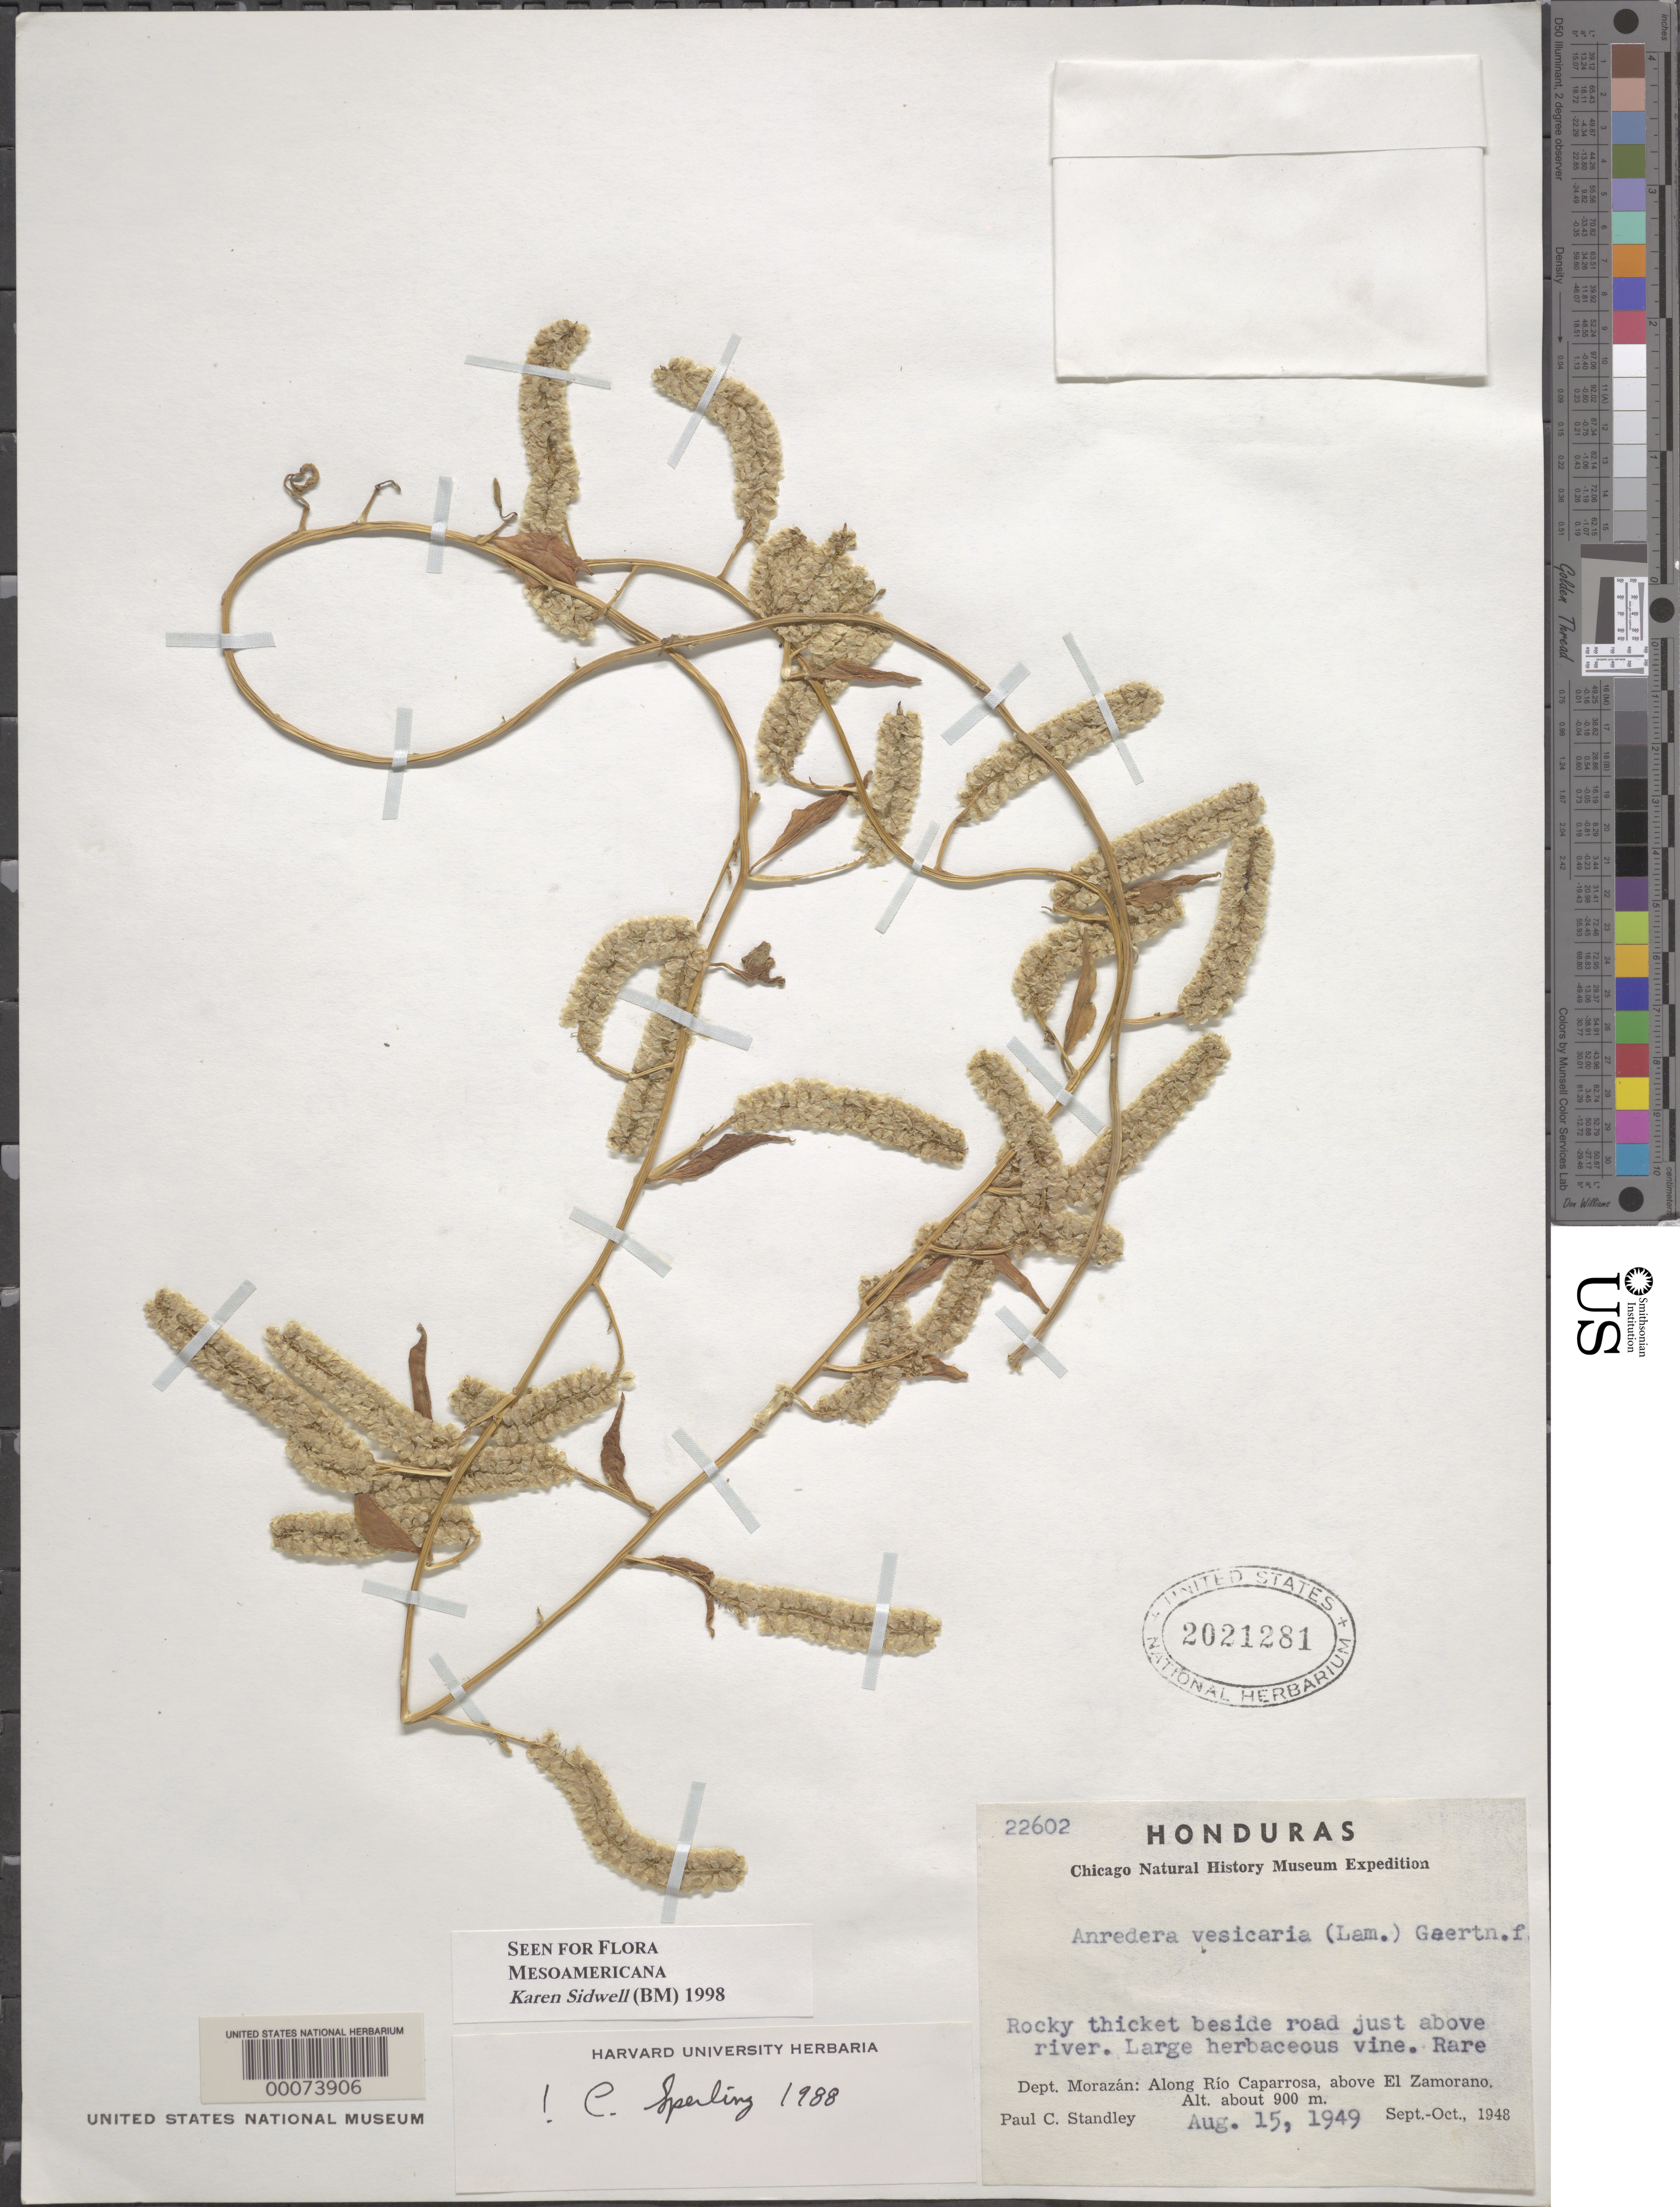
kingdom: Plantae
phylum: Tracheophyta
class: Magnoliopsida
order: Caryophyllales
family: Basellaceae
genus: Anredera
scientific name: Anredera vesicaria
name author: (Lam.) C.F. Gaertn.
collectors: P. C. Standley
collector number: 22602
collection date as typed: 15 Aug 1949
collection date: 1949-08-15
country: Honduras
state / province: Fco. Morazán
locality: Along río Caparrosa, above El Zamorano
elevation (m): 900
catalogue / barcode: US 2021281